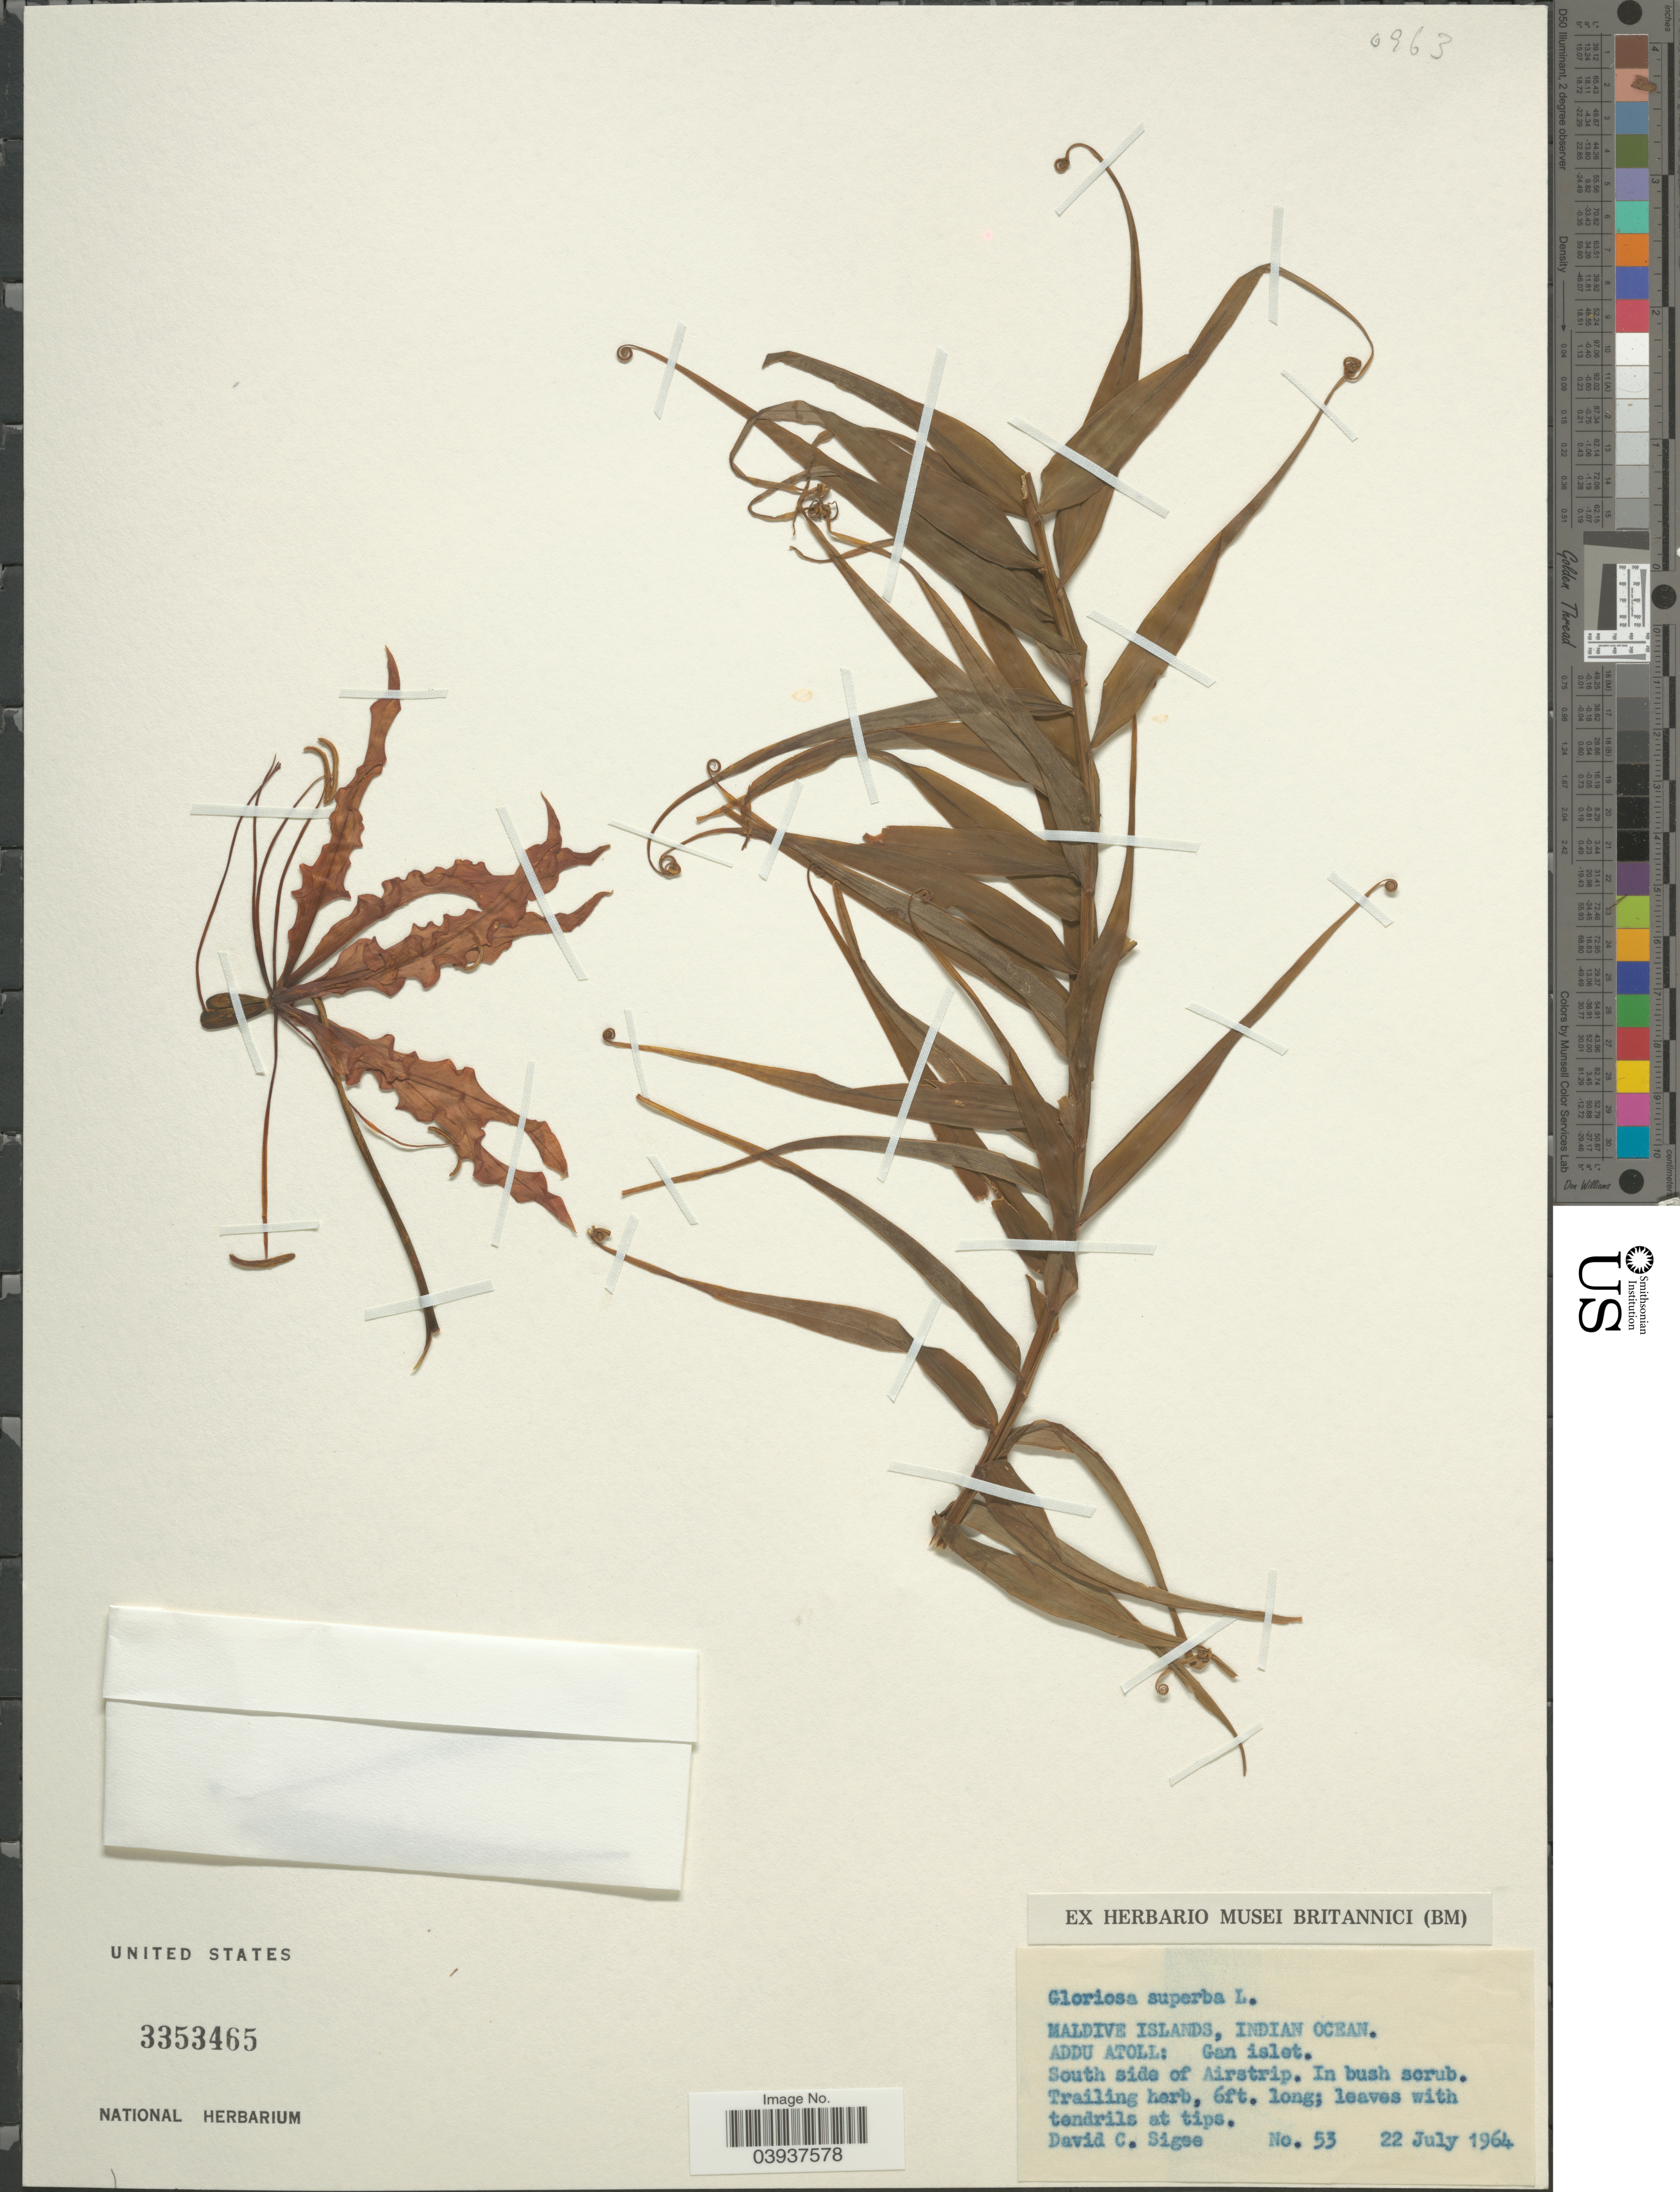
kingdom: Plantae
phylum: Tracheophyta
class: Liliopsida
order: Liliales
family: Colchicaceae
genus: Gloriosa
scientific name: Gloriosa superba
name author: L.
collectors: D. C. Sigee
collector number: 53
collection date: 1964-07-22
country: Maldive Islands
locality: Indian Ocean. Addu Atoll: Gan Islet. South side of Airstrip.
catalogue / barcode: US 3353465